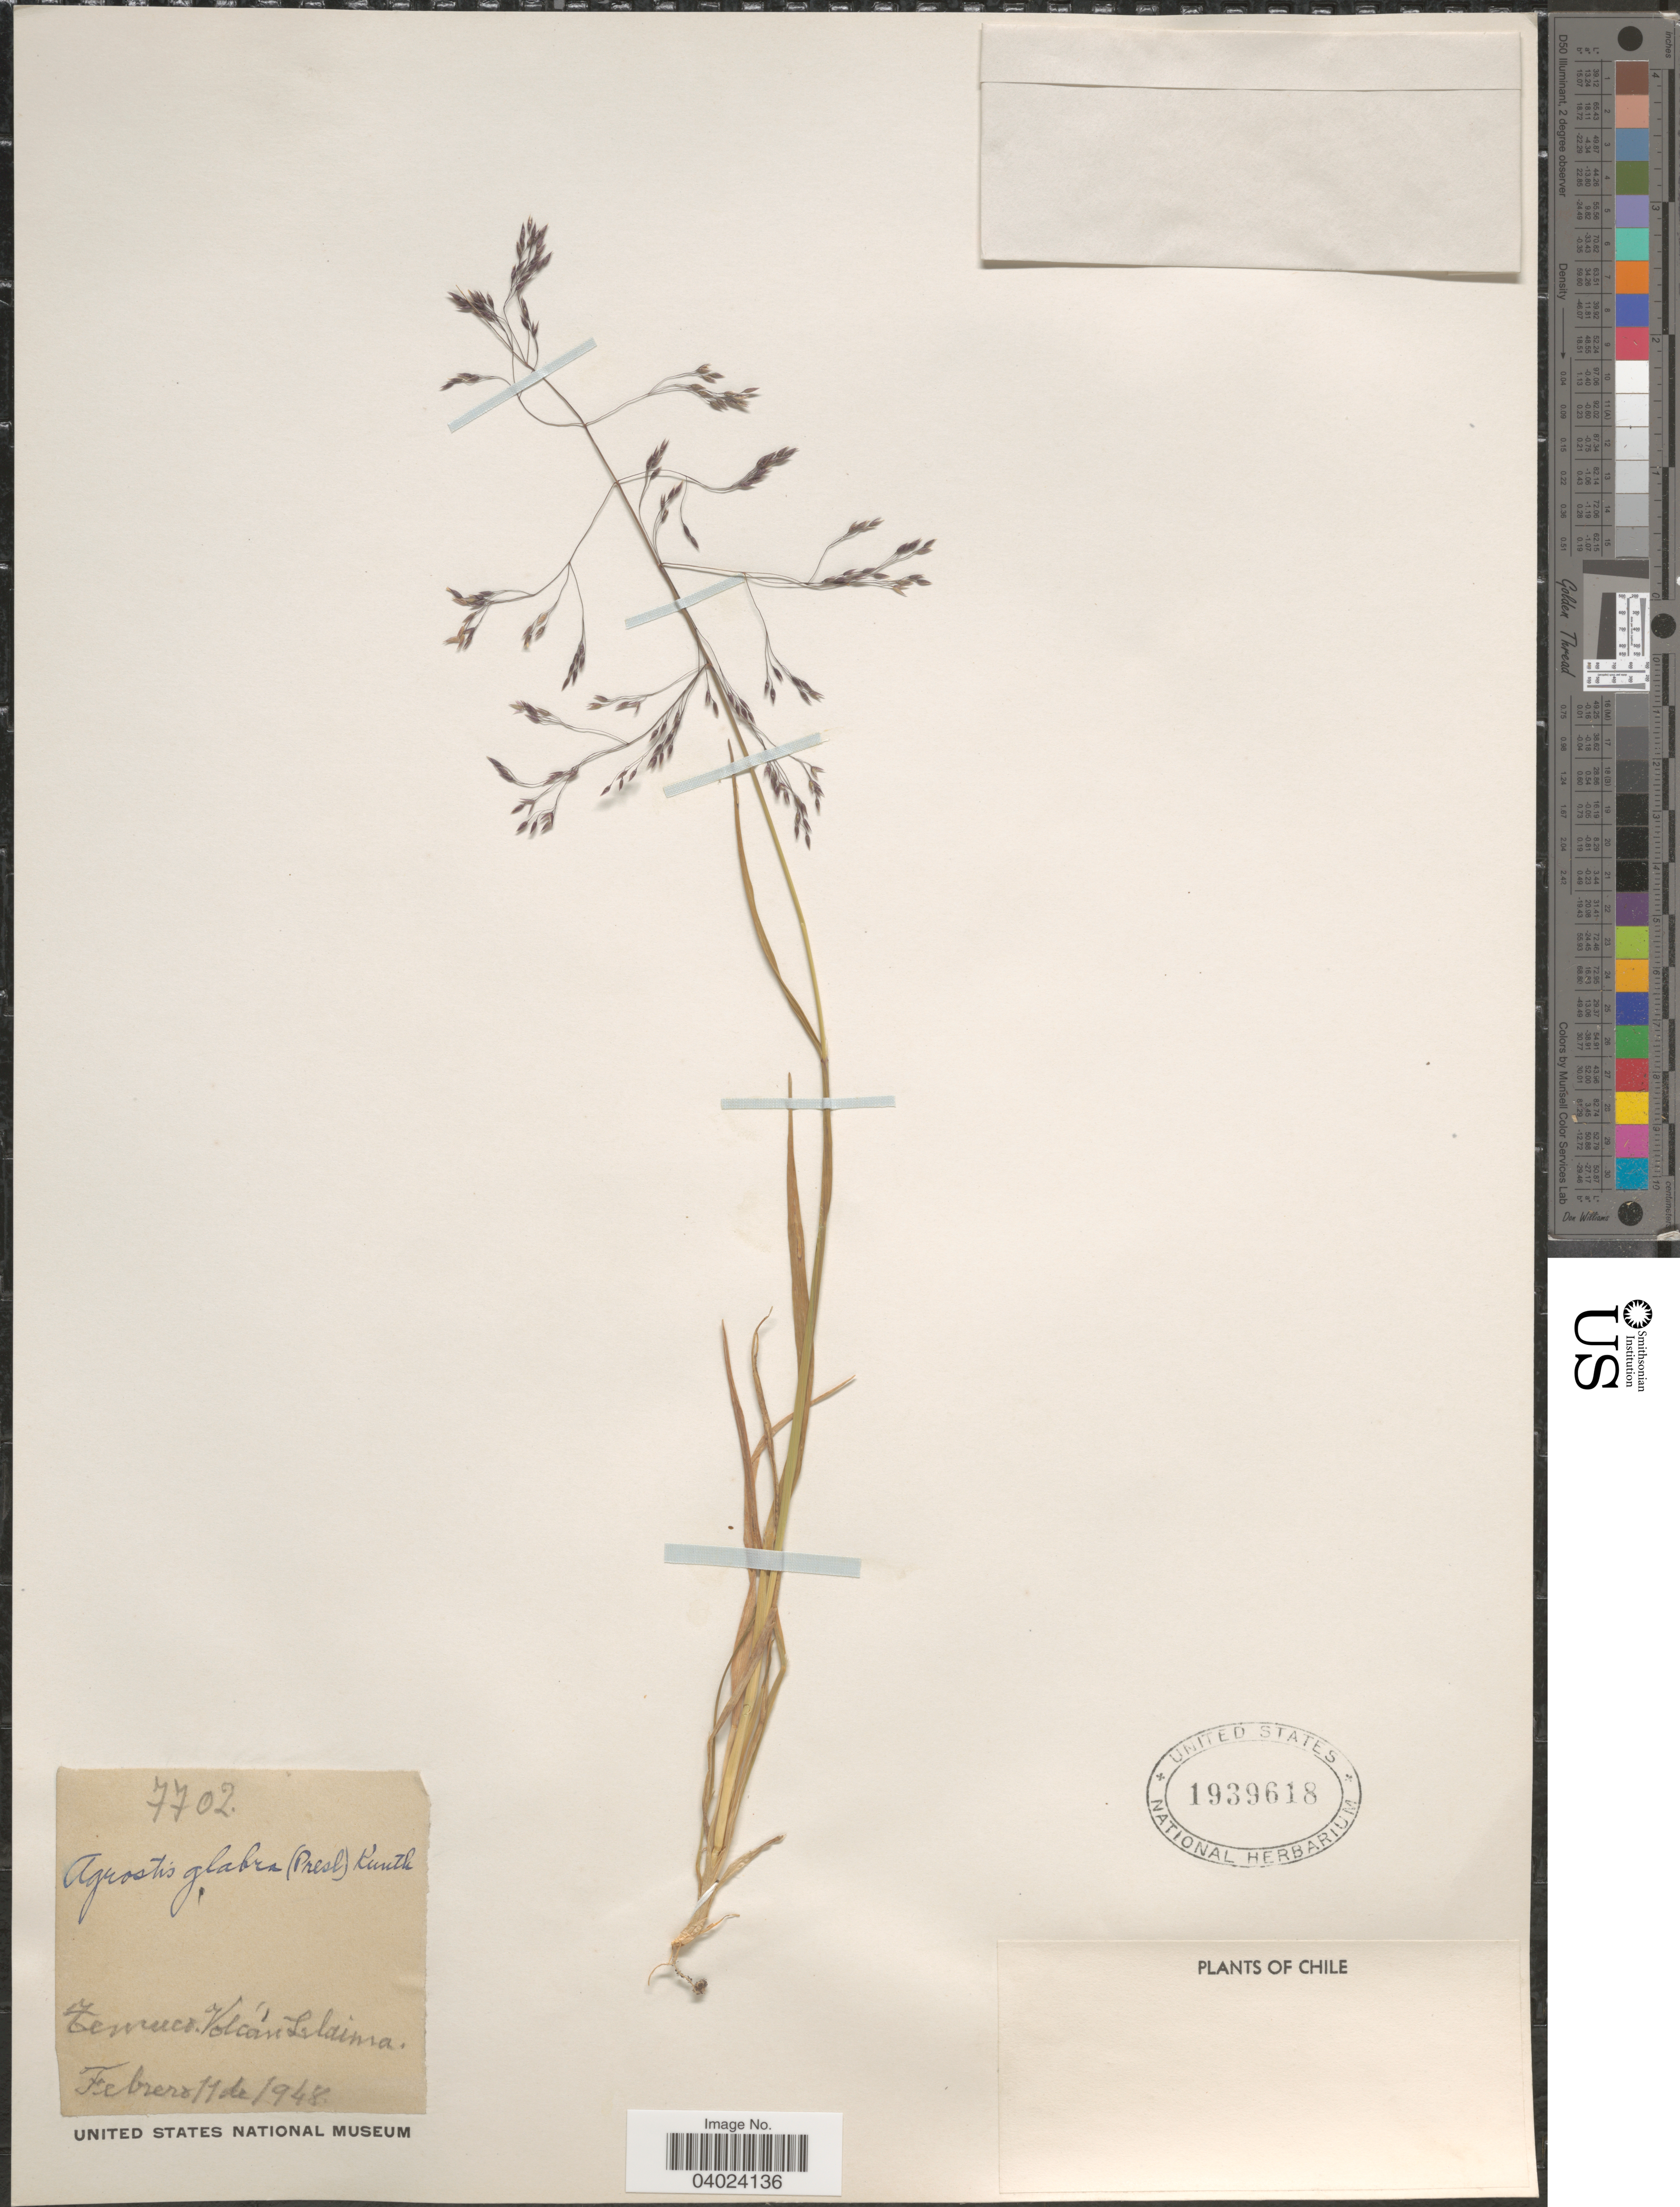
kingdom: Plantae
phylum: Tracheophyta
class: Liliopsida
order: Poales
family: Poaceae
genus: Agrostis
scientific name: Agrostis glabra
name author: (J. Presl) Kunth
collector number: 7702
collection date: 1948-02-11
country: Chile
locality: Temuco. Volcán Llaima.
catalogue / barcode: US 1939618